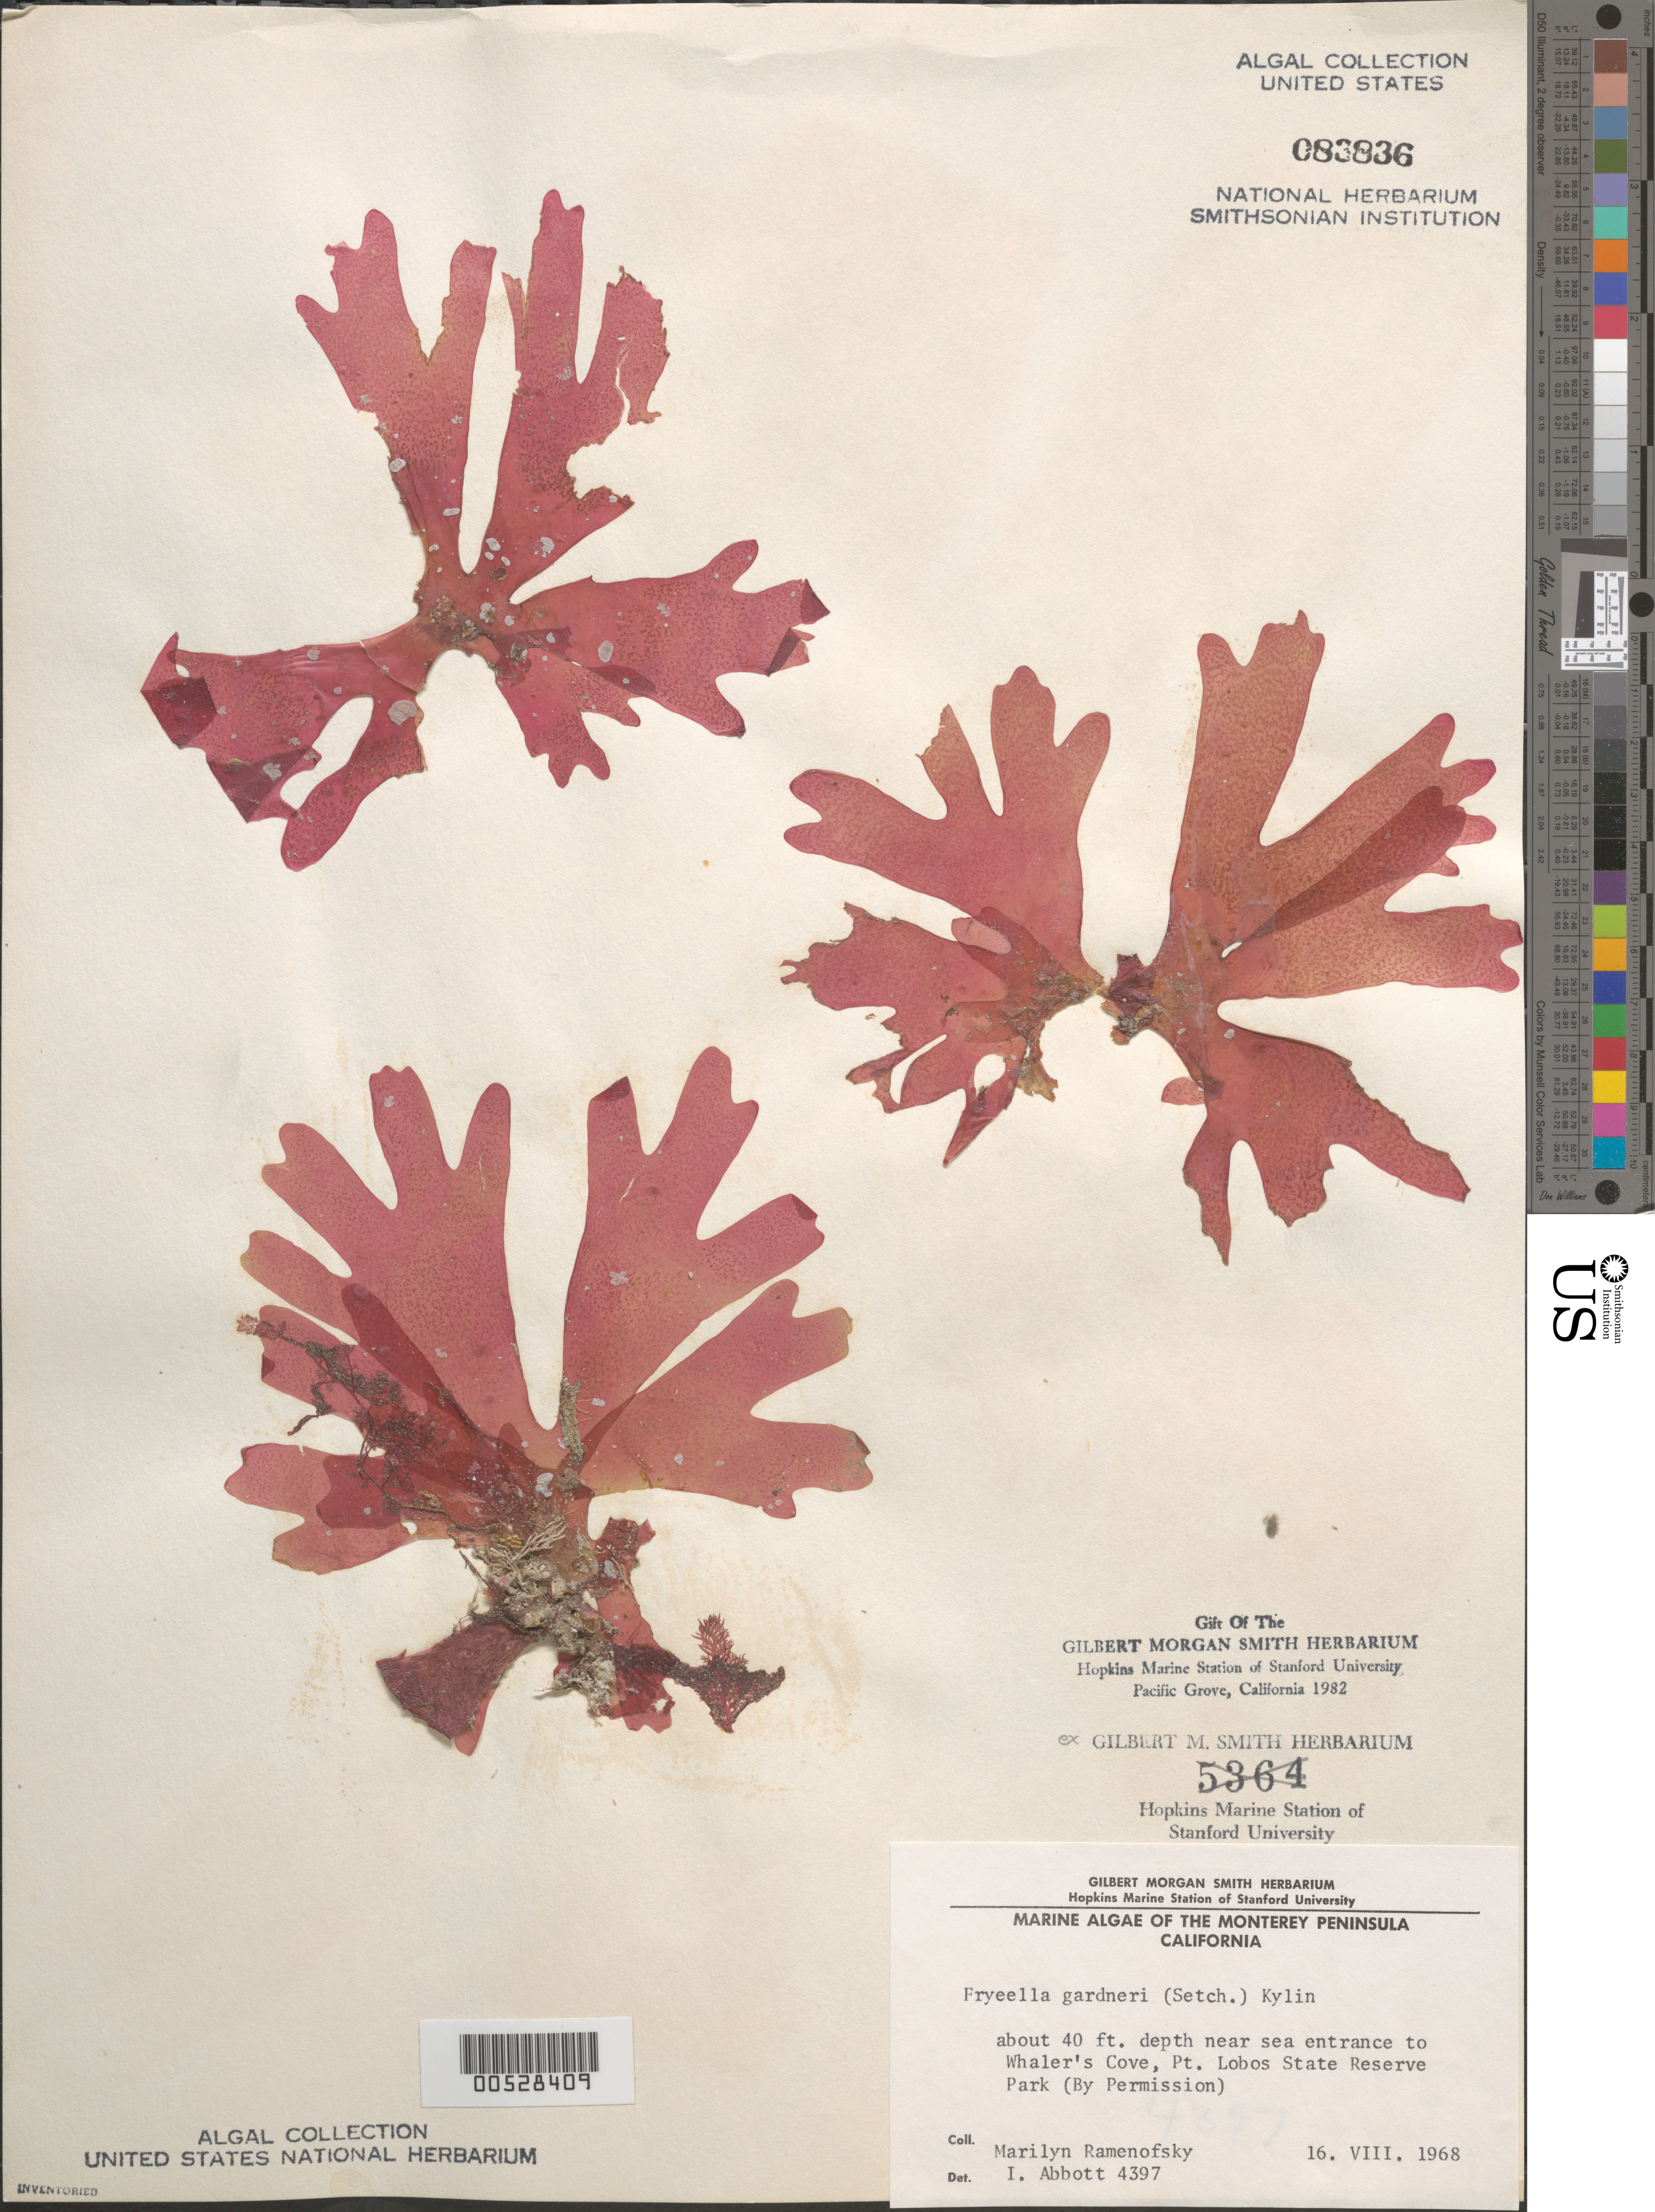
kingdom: Plantae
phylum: Rhodophyta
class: Florideophyceae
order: Rhodymeniales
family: Fryeellaceae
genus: Fryeella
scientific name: Fryeella gardneri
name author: (Setch.) Kylin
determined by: Abbott, Isabella A.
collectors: M. Ramenofsky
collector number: IAA 4397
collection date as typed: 16 Aug 1968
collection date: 1968-08-16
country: United States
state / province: California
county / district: Monterey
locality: Point Lobos State Reserve Park, near Whaler's Cove entrance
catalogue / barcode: US 83836